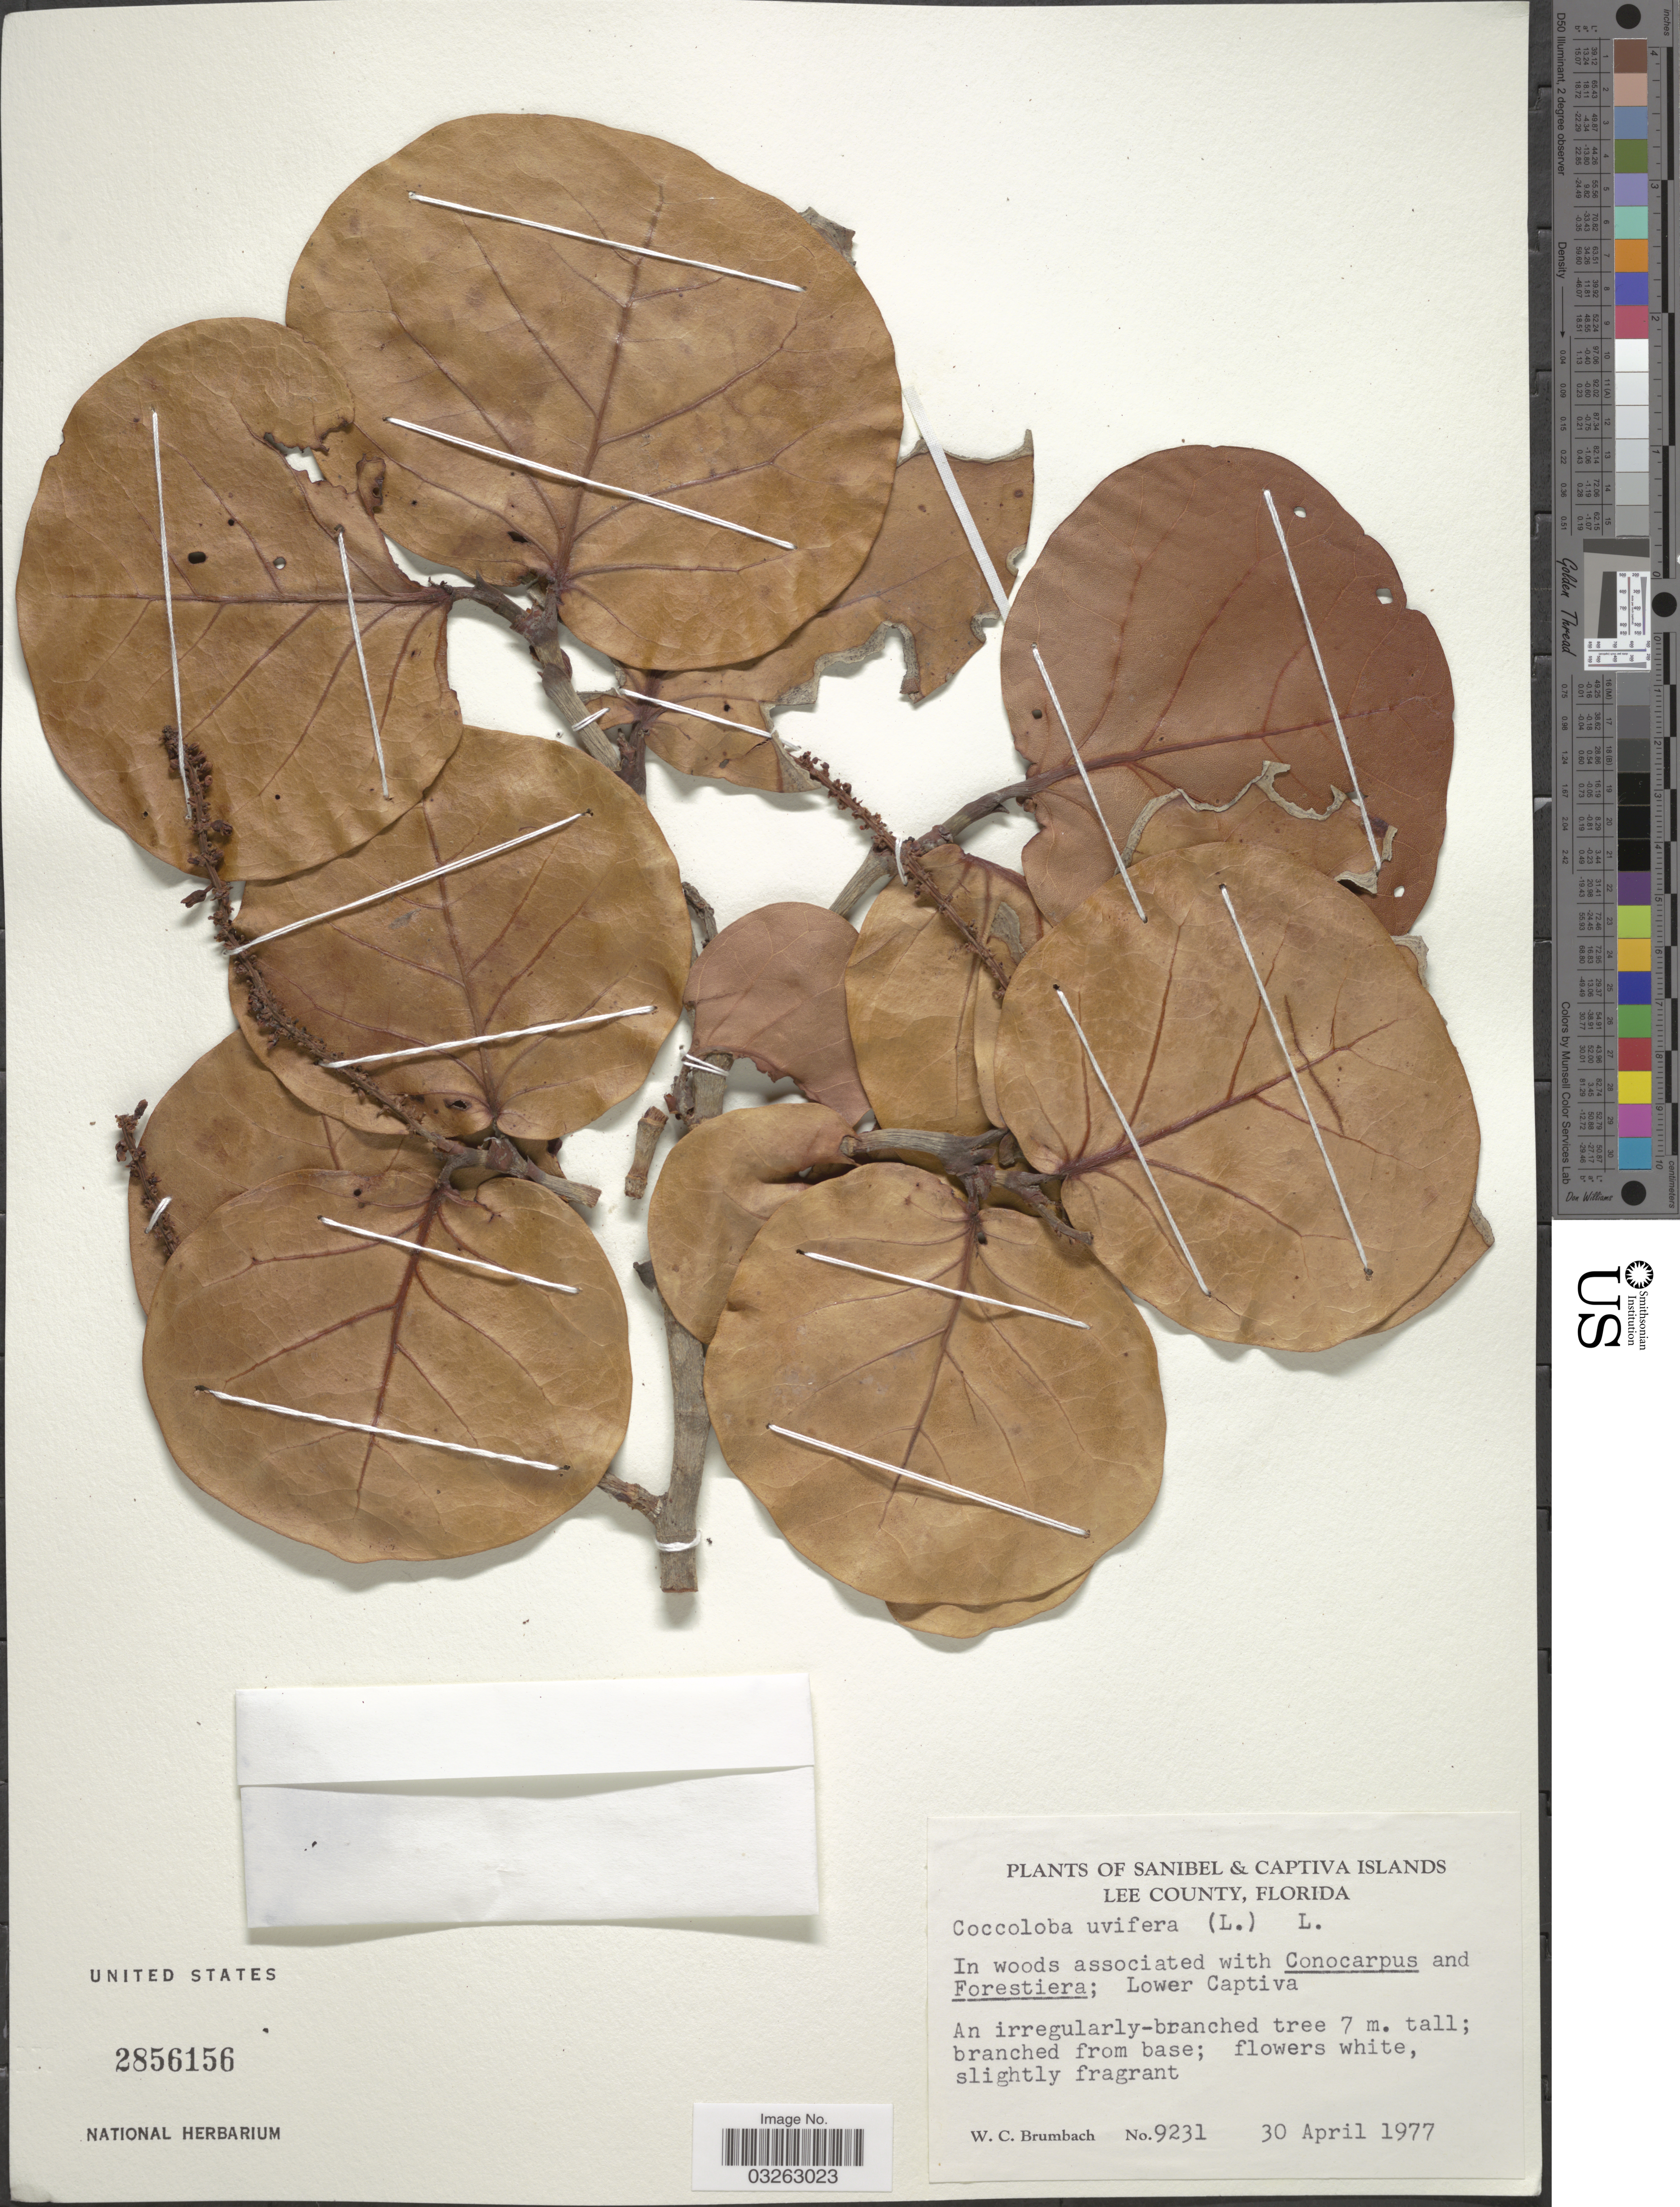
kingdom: Plantae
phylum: Tracheophyta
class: Magnoliopsida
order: Caryophyllales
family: Polygonaceae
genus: Coccoloba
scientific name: Coccoloba uvifera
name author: L.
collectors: W. C. Brumbach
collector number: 9231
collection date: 1977-04-30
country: United States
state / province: Florida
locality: Capitva Islands, Lee County. Lower Captiva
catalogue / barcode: US 2856156